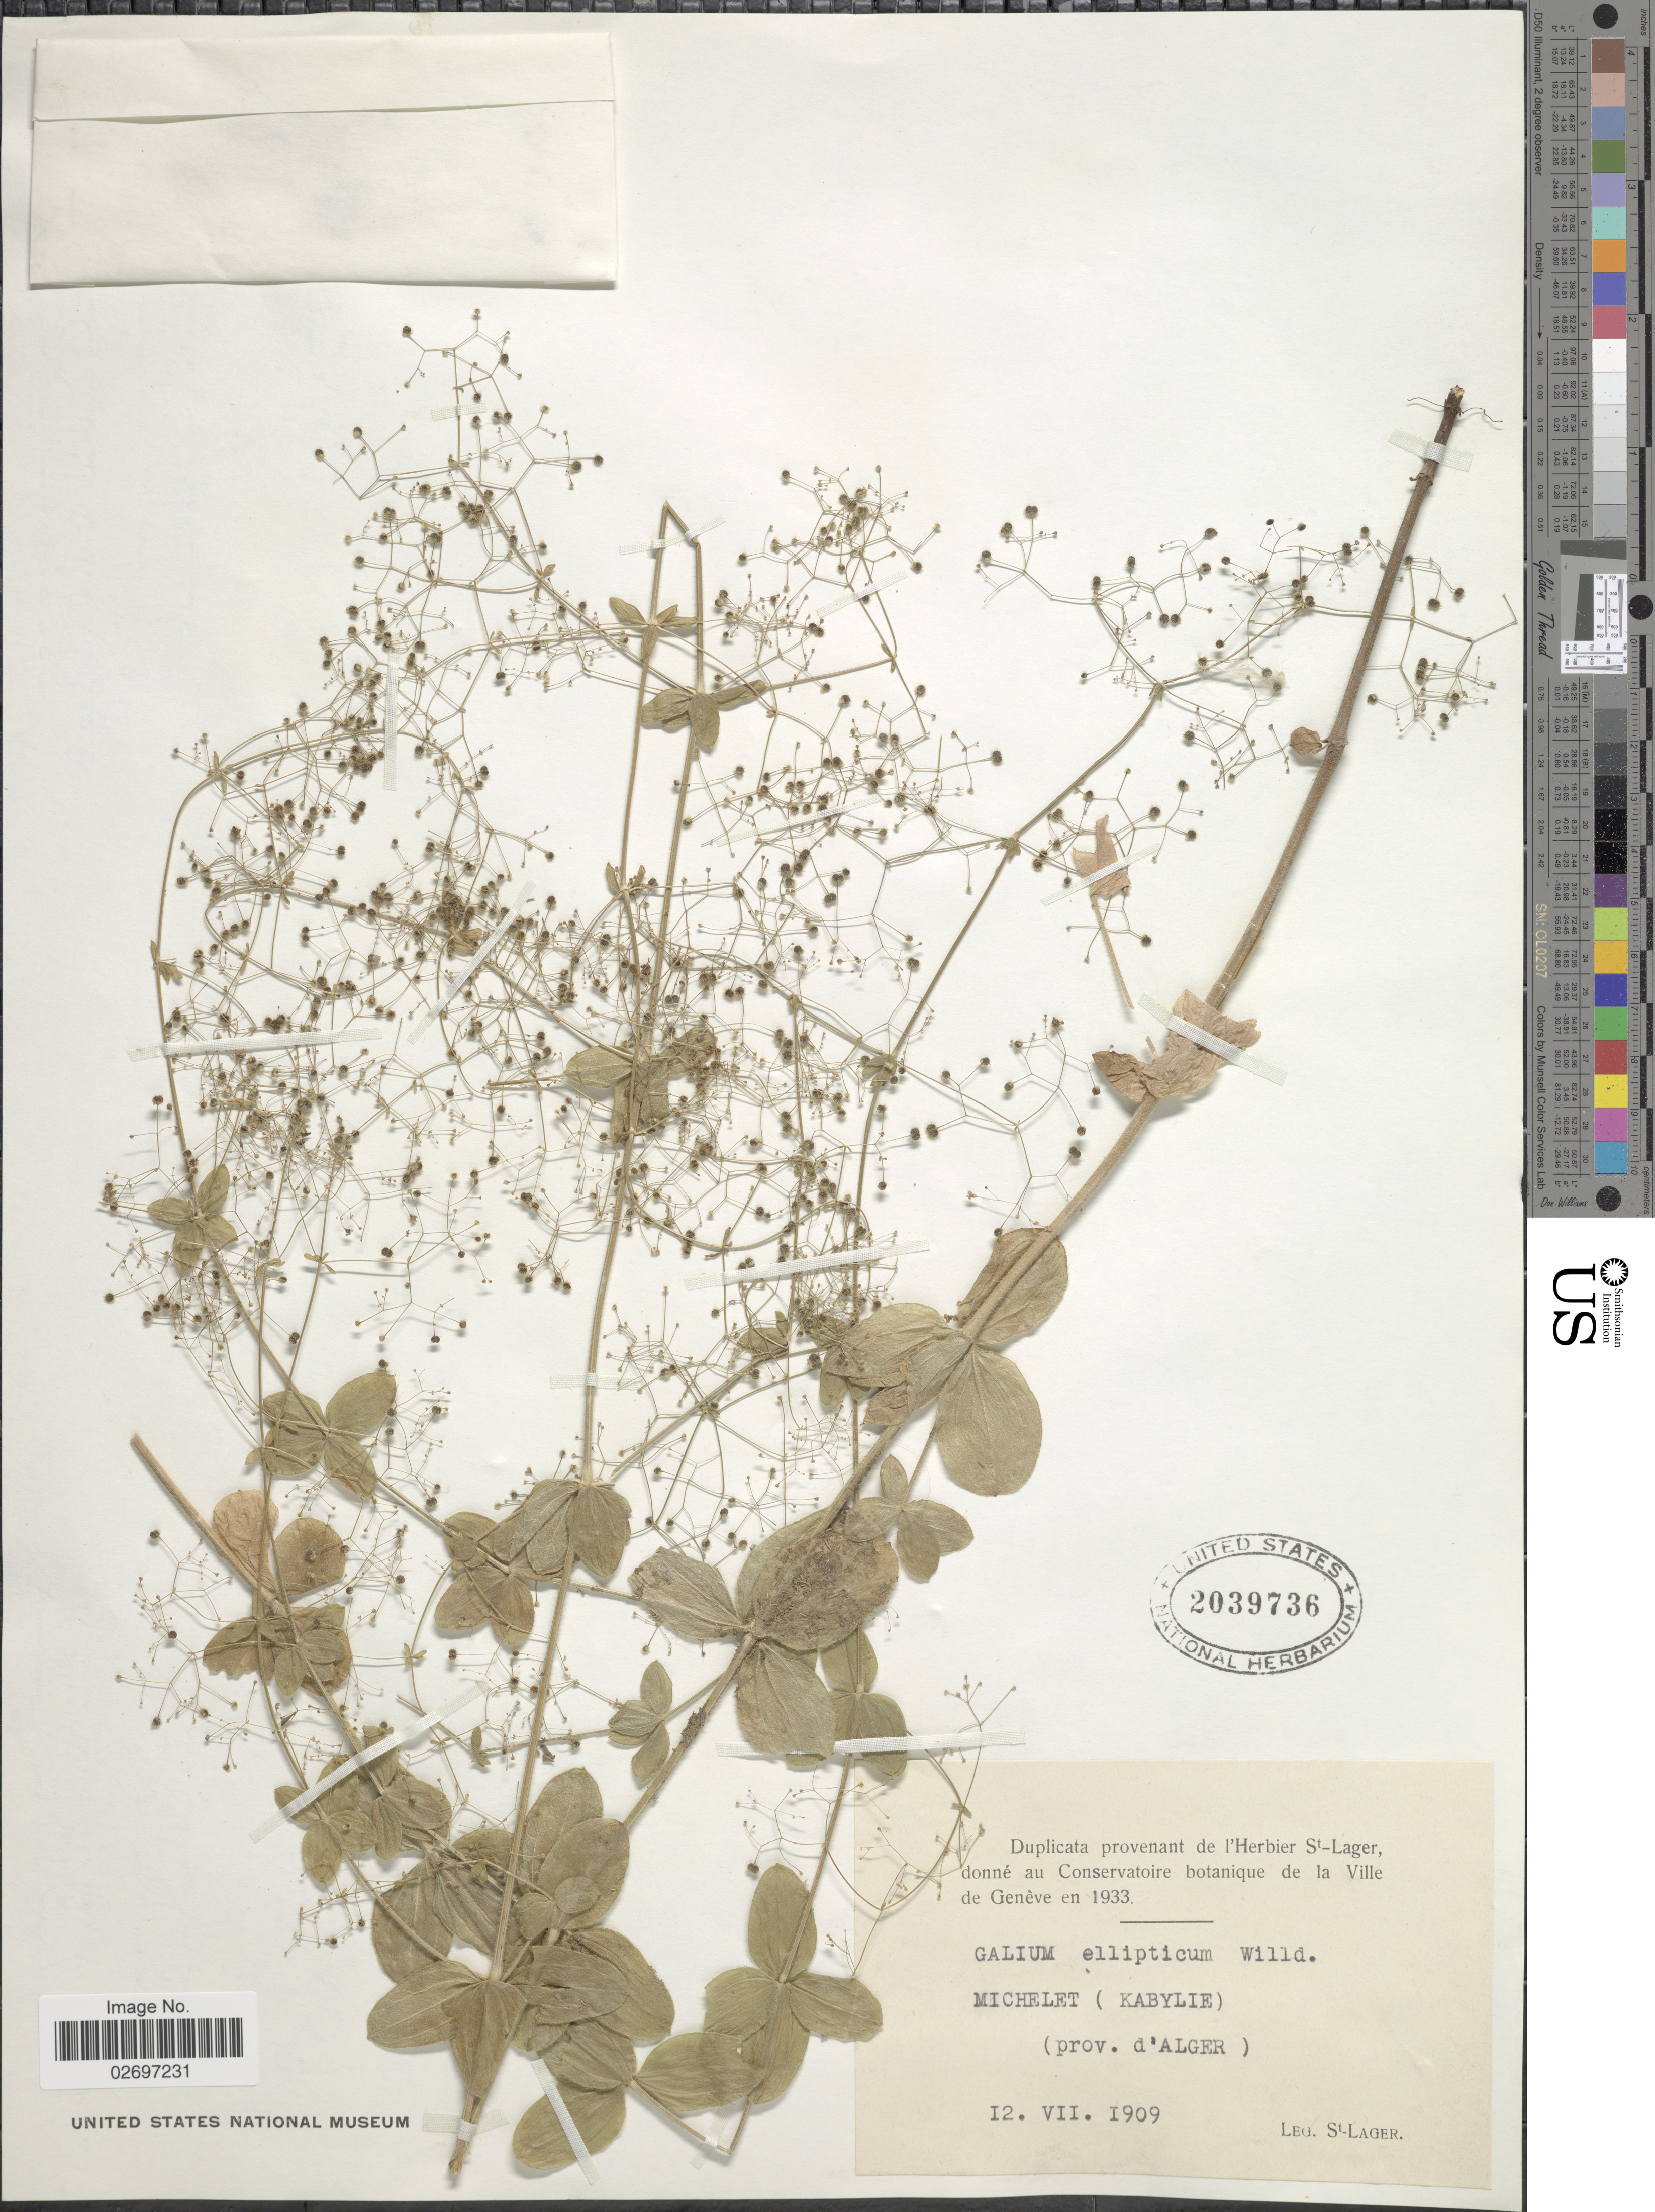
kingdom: Plantae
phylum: Tracheophyta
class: Magnoliopsida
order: Gentianales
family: Rubiaceae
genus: Galium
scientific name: Galium ellipticum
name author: Willd. ex Hornem.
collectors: -. St. Lager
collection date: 1909-07-12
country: Algeria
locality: Michelet (Kabylie), (prov. d'Alger)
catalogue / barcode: US 2039736